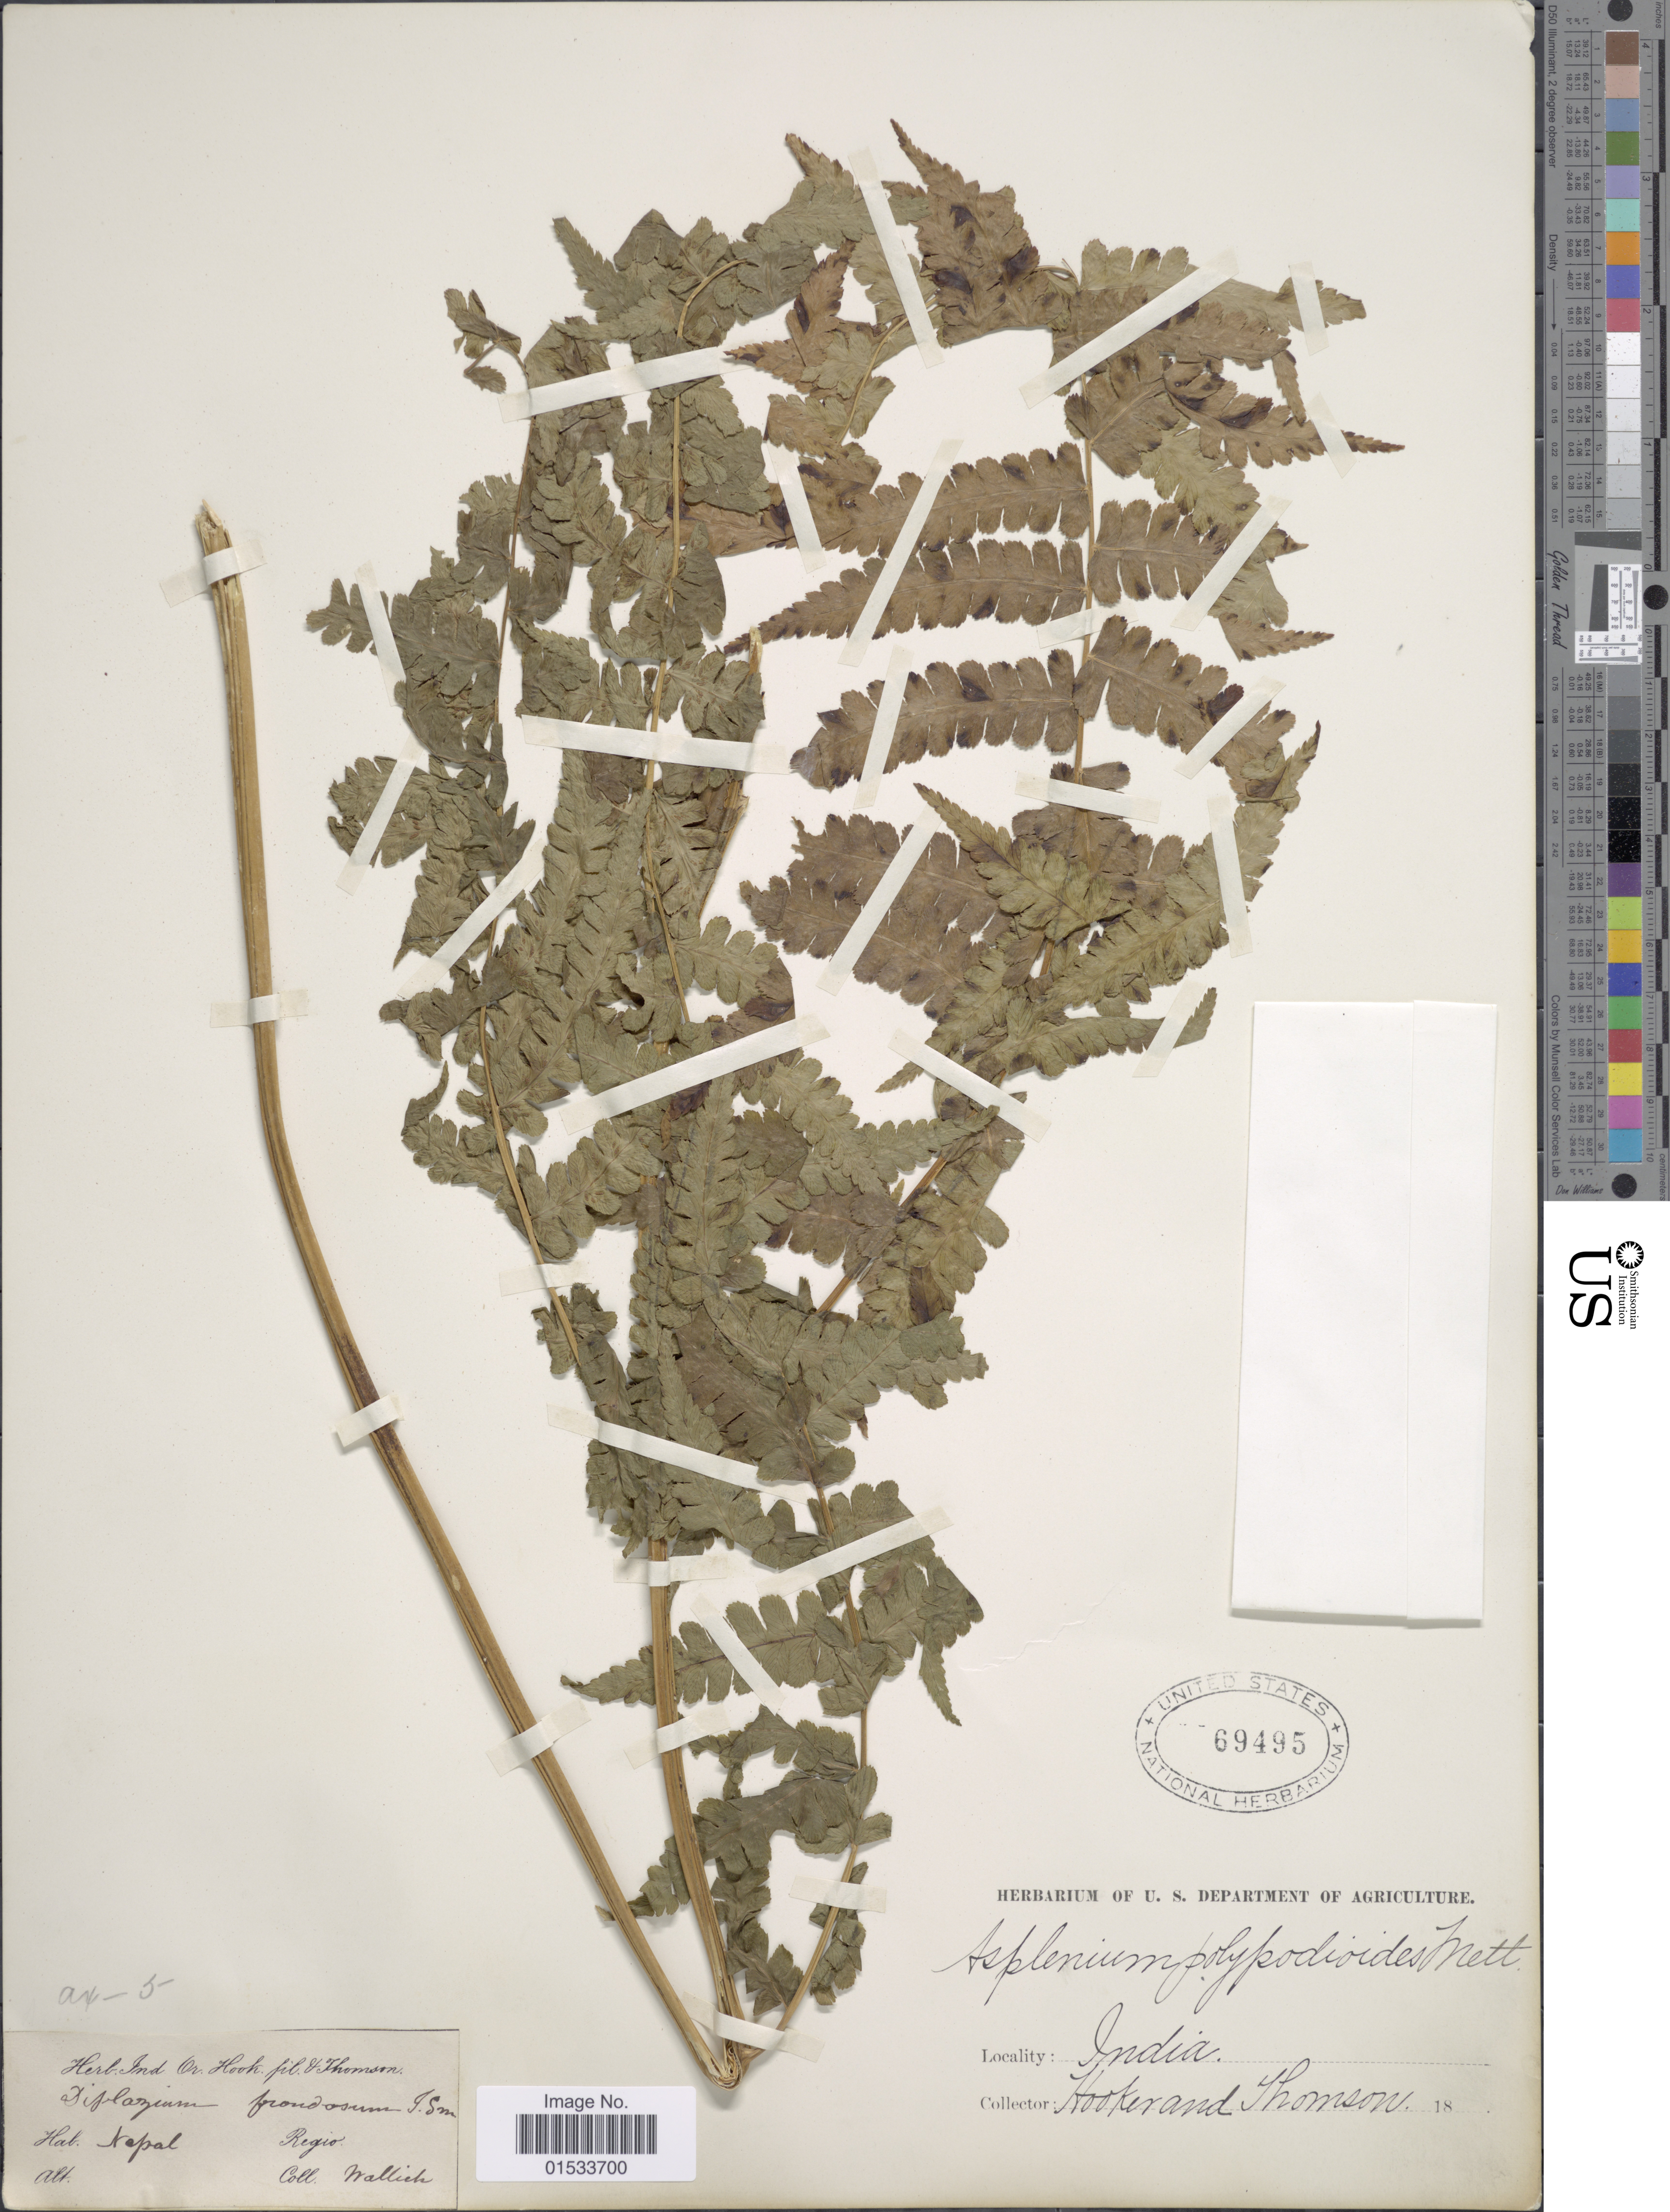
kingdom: Plantae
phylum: Tracheophyta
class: Polypodiopsida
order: Polypodiales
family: Athyriaceae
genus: Diplazium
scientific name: Diplazium frondosum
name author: C. Chr.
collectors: -- Wallich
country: Nepal